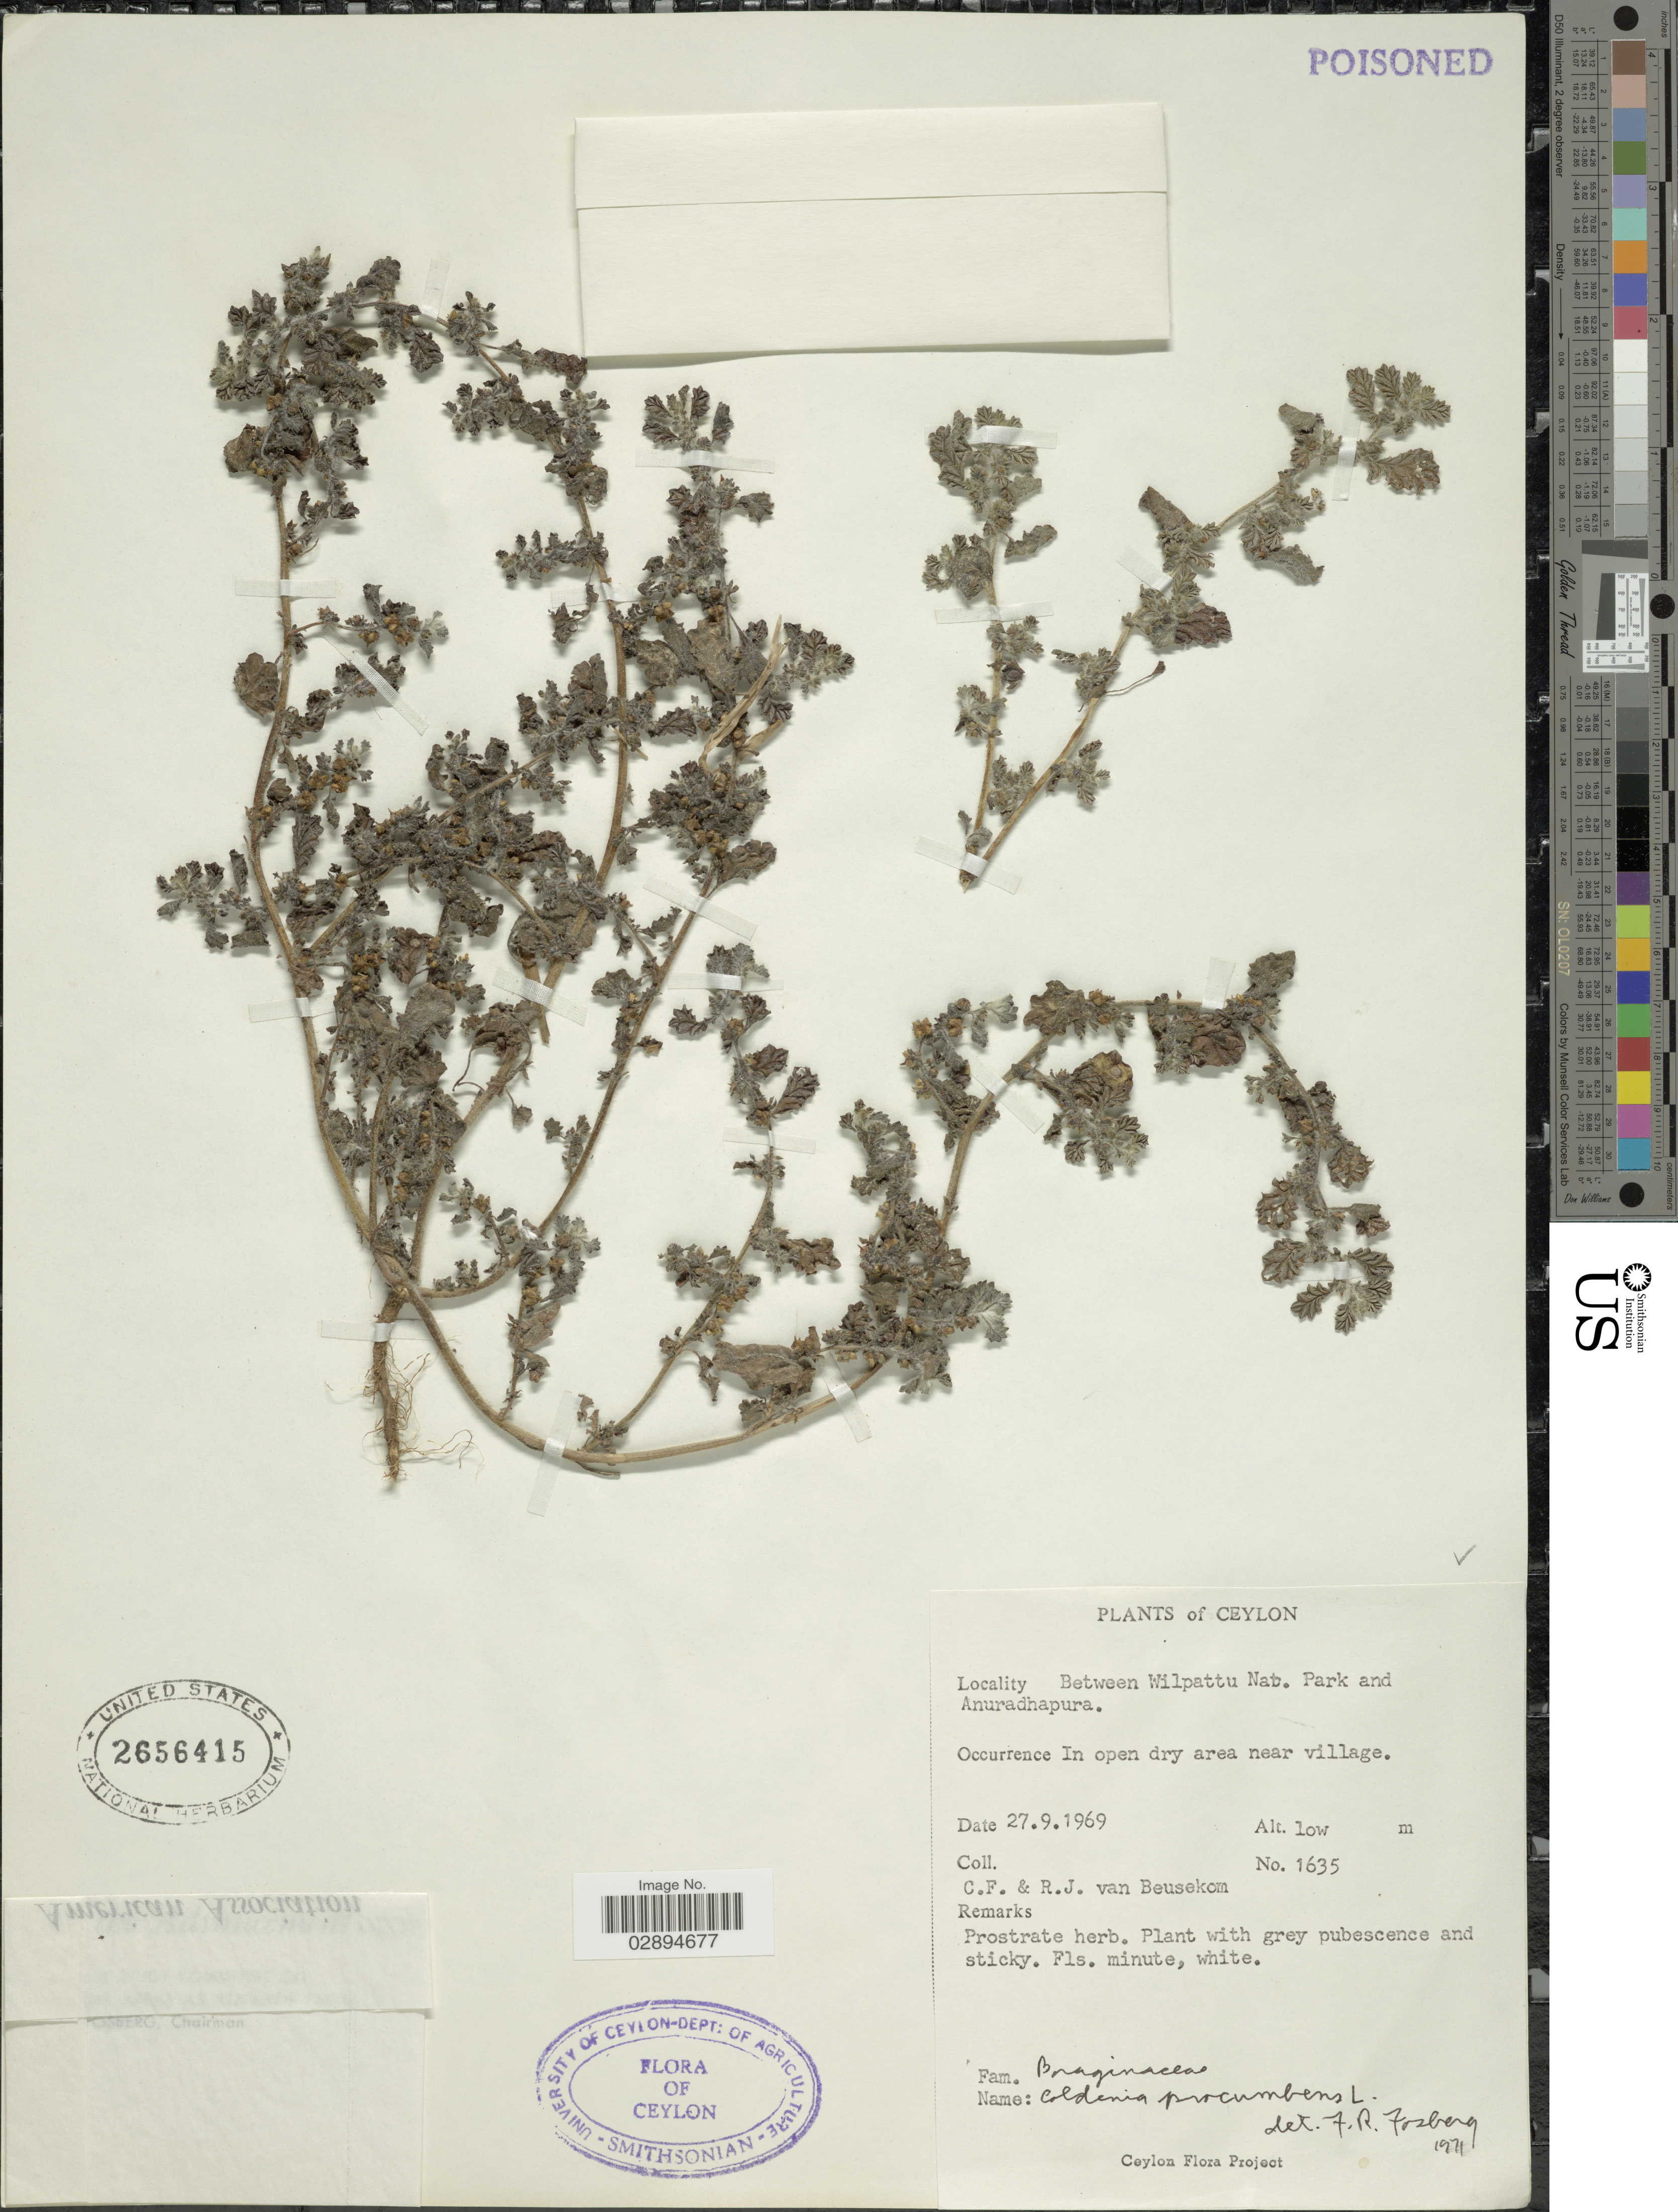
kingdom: Plantae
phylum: Tracheophyta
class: Magnoliopsida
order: Boraginales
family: Coldeniaceae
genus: Coldenia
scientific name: Coldenia procumbens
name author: L.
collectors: C. F. Beusekom & R. Van Beusekom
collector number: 1635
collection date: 1969-09-27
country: Sri Lanka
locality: Ceylon. Between Wilpattu Nat. Park and Anuradhapura. In open dry area near village.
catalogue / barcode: US 2656415